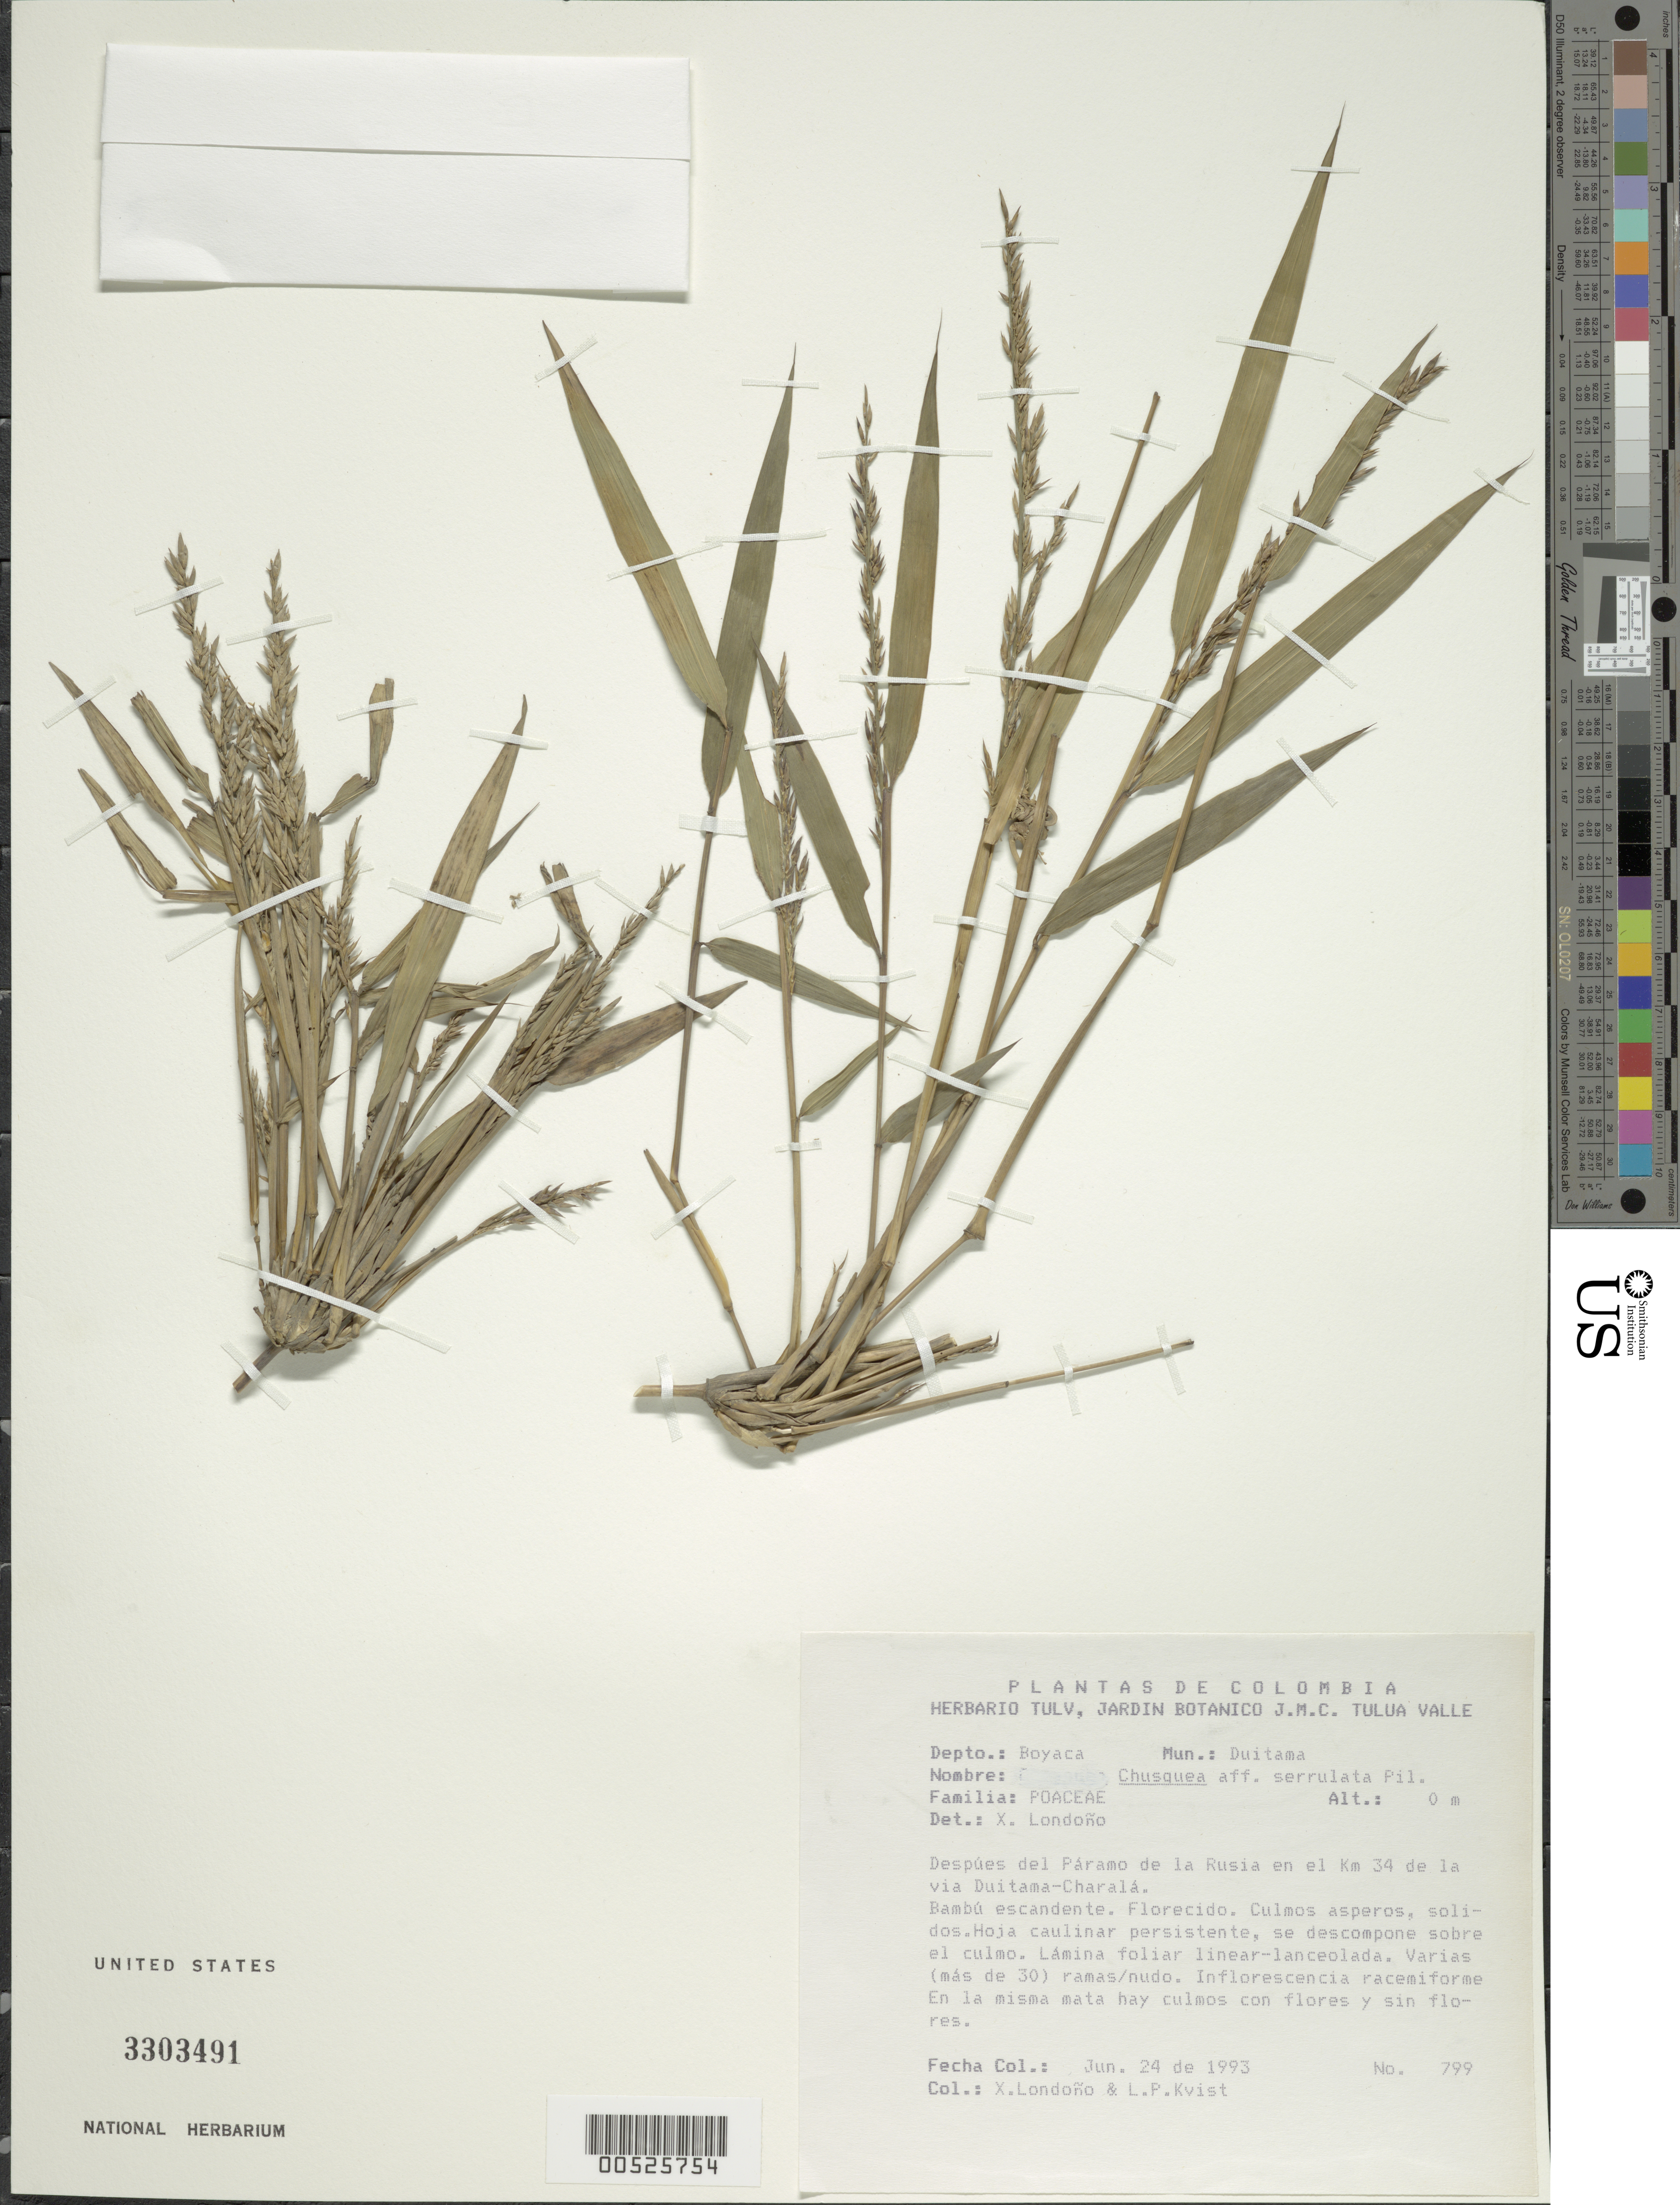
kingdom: Plantae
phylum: Tracheophyta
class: Liliopsida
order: Poales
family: Poaceae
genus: Chusquea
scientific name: Chusquea serrulata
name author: Pilg.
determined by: Londoño, X., (TULV), Jardin Botanico "Juan Maria Cespedes"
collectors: X. Londoño & L. P. Kvist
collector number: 799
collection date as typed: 24 Jun 1993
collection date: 1993-06-24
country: Colombia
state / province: Boyacá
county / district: Duitama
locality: Despues del Paramo de La Rusia en el km 34 de la via Duitama - Charala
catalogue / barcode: US 3303491